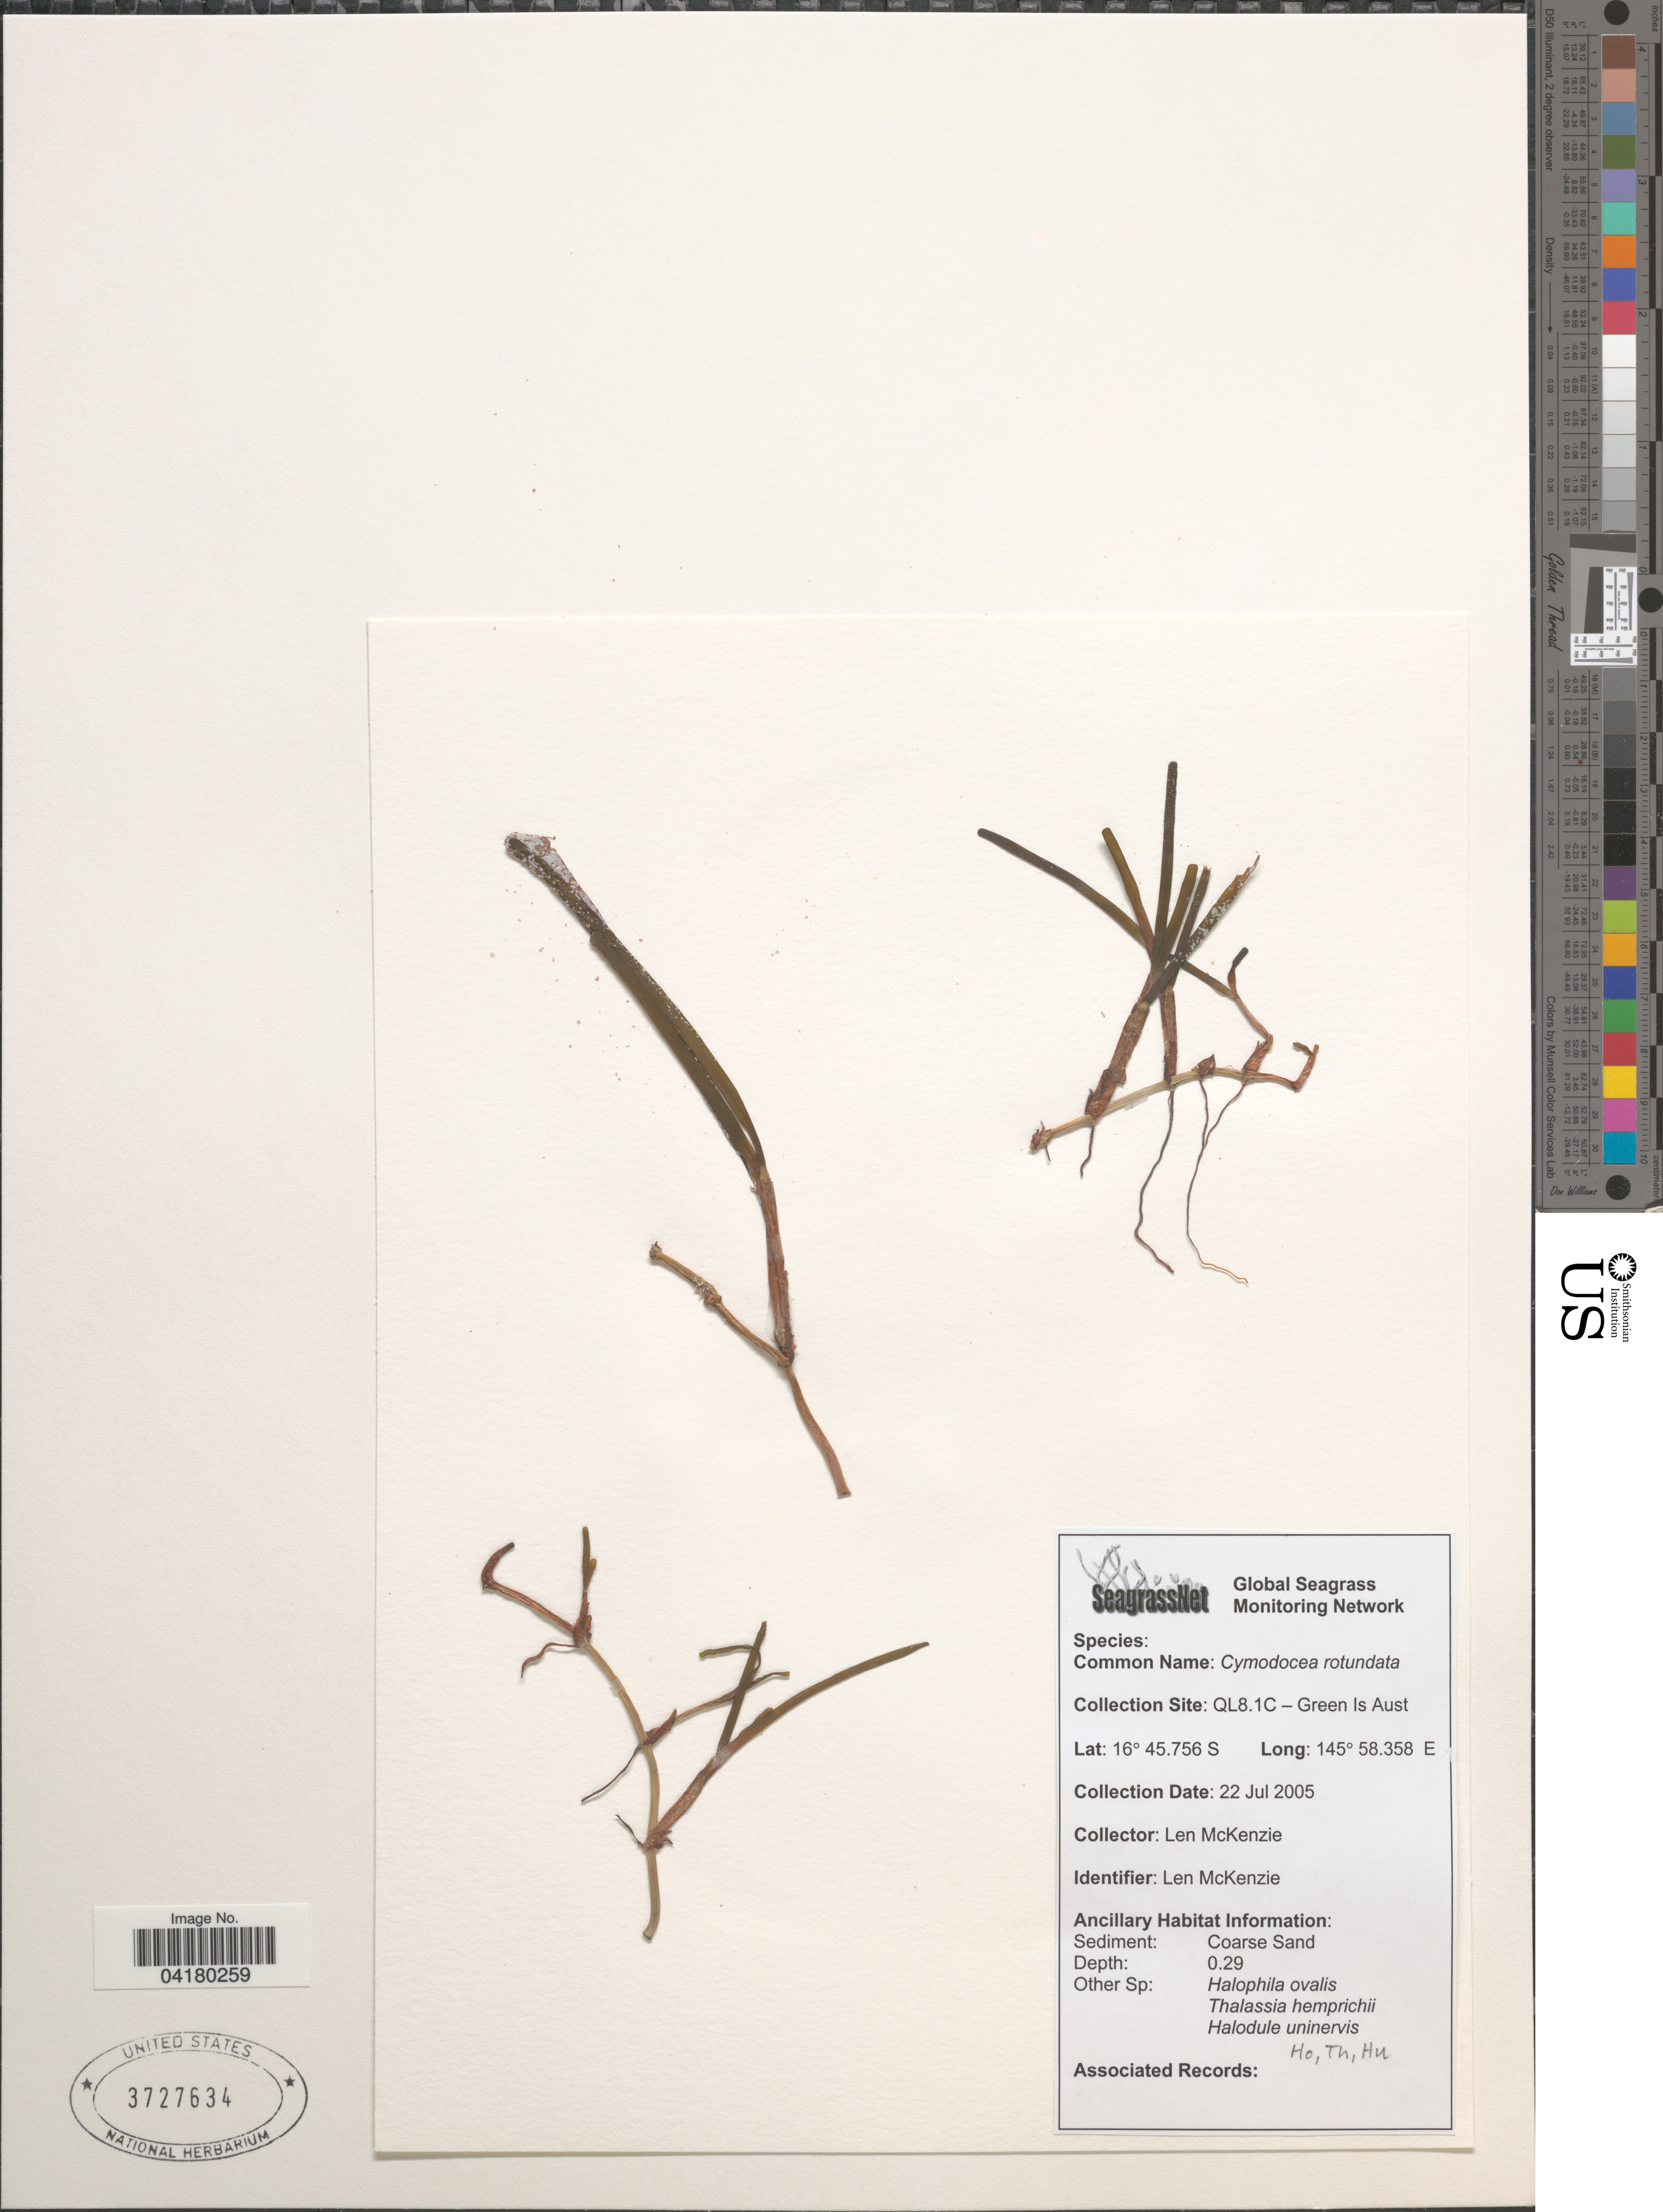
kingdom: Plantae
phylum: Tracheophyta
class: Liliopsida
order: Alismatales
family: Cymodoceaceae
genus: Cymodocea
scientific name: Cymodocea rotundata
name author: Asch. & Schweinf.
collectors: L. McKenzie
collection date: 2005-07-22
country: Australia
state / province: Queensland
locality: QL8.1C - Green Is.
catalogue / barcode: US 3727634